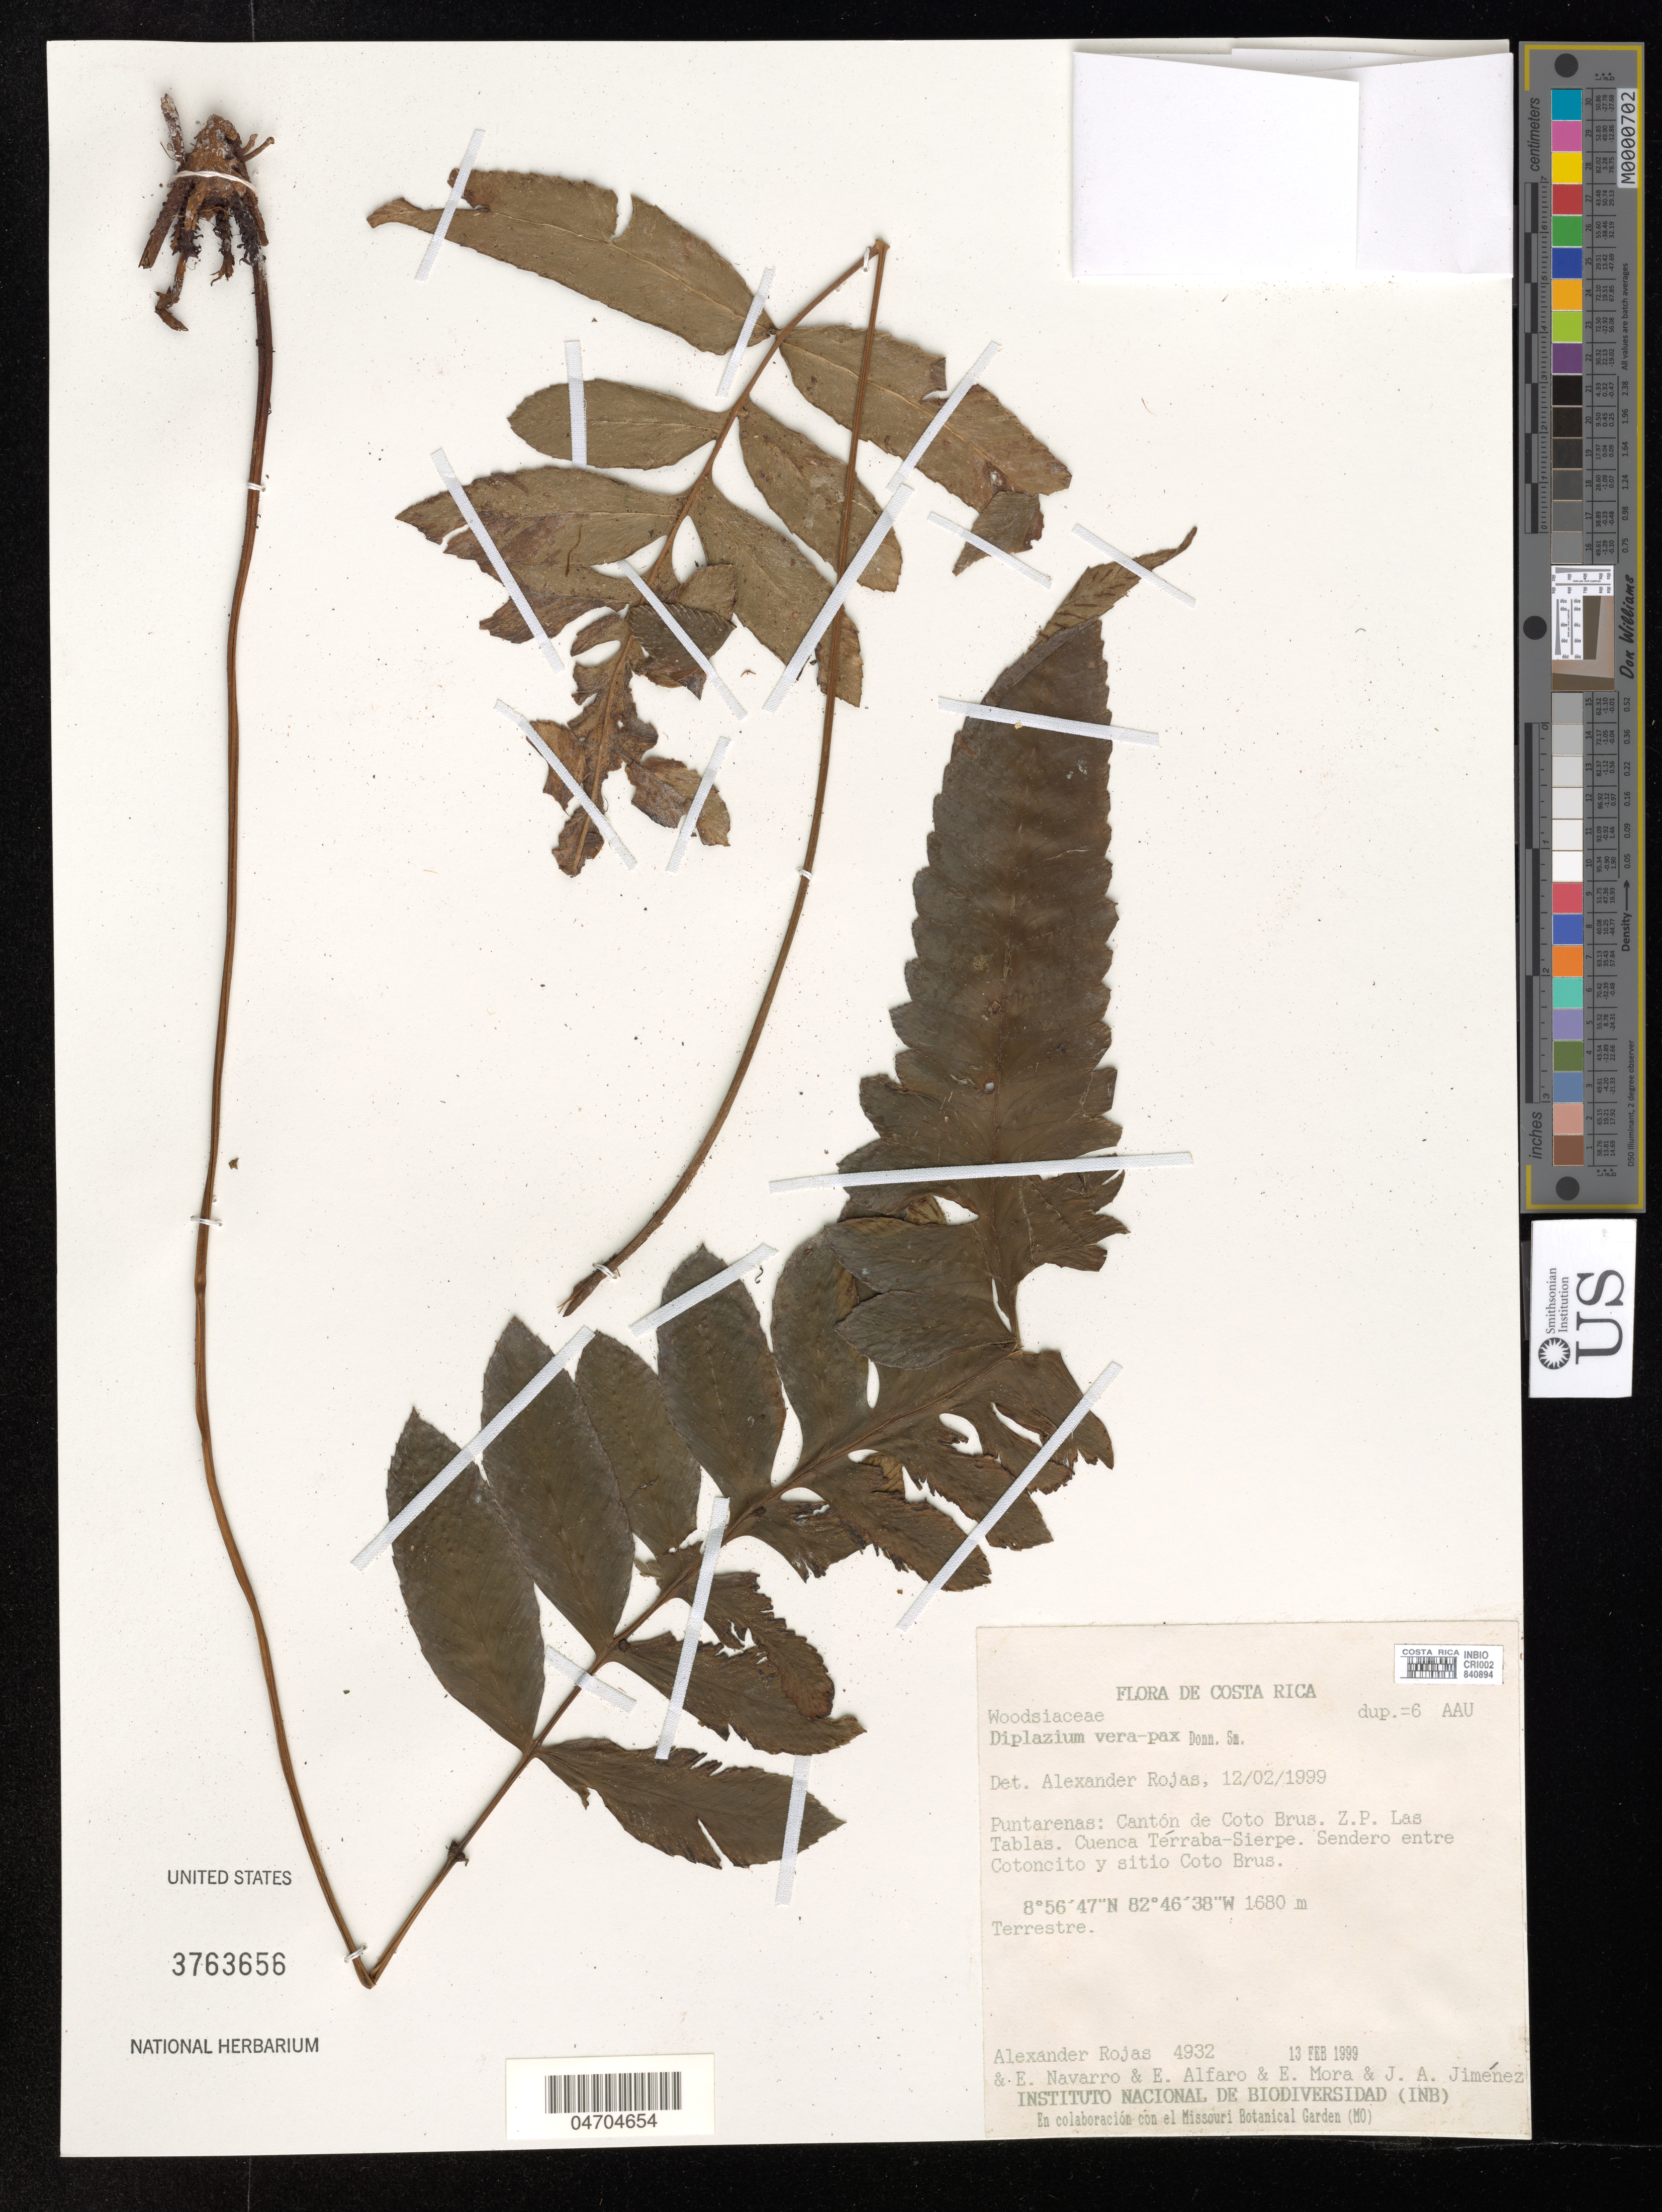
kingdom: Plantae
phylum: Tracheophyta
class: Polypodiopsida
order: Polypodiales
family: Athyriaceae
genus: Diplazium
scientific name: Diplazium verapax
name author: (Donn. Sm.) Hieron.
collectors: A. Rojas, E. Navarro, E. Alfaro, E. Mora & J. Jiménez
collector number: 4932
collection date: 1999-02-13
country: Costa Rica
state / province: Puntarenas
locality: Cantón de Coto Brus. Z. P. Las Tablas. Cuenca Térraba-Sierpe. Sendero entre Cotoncito y sitio Coto Brus.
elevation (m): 1680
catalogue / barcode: US 3765656